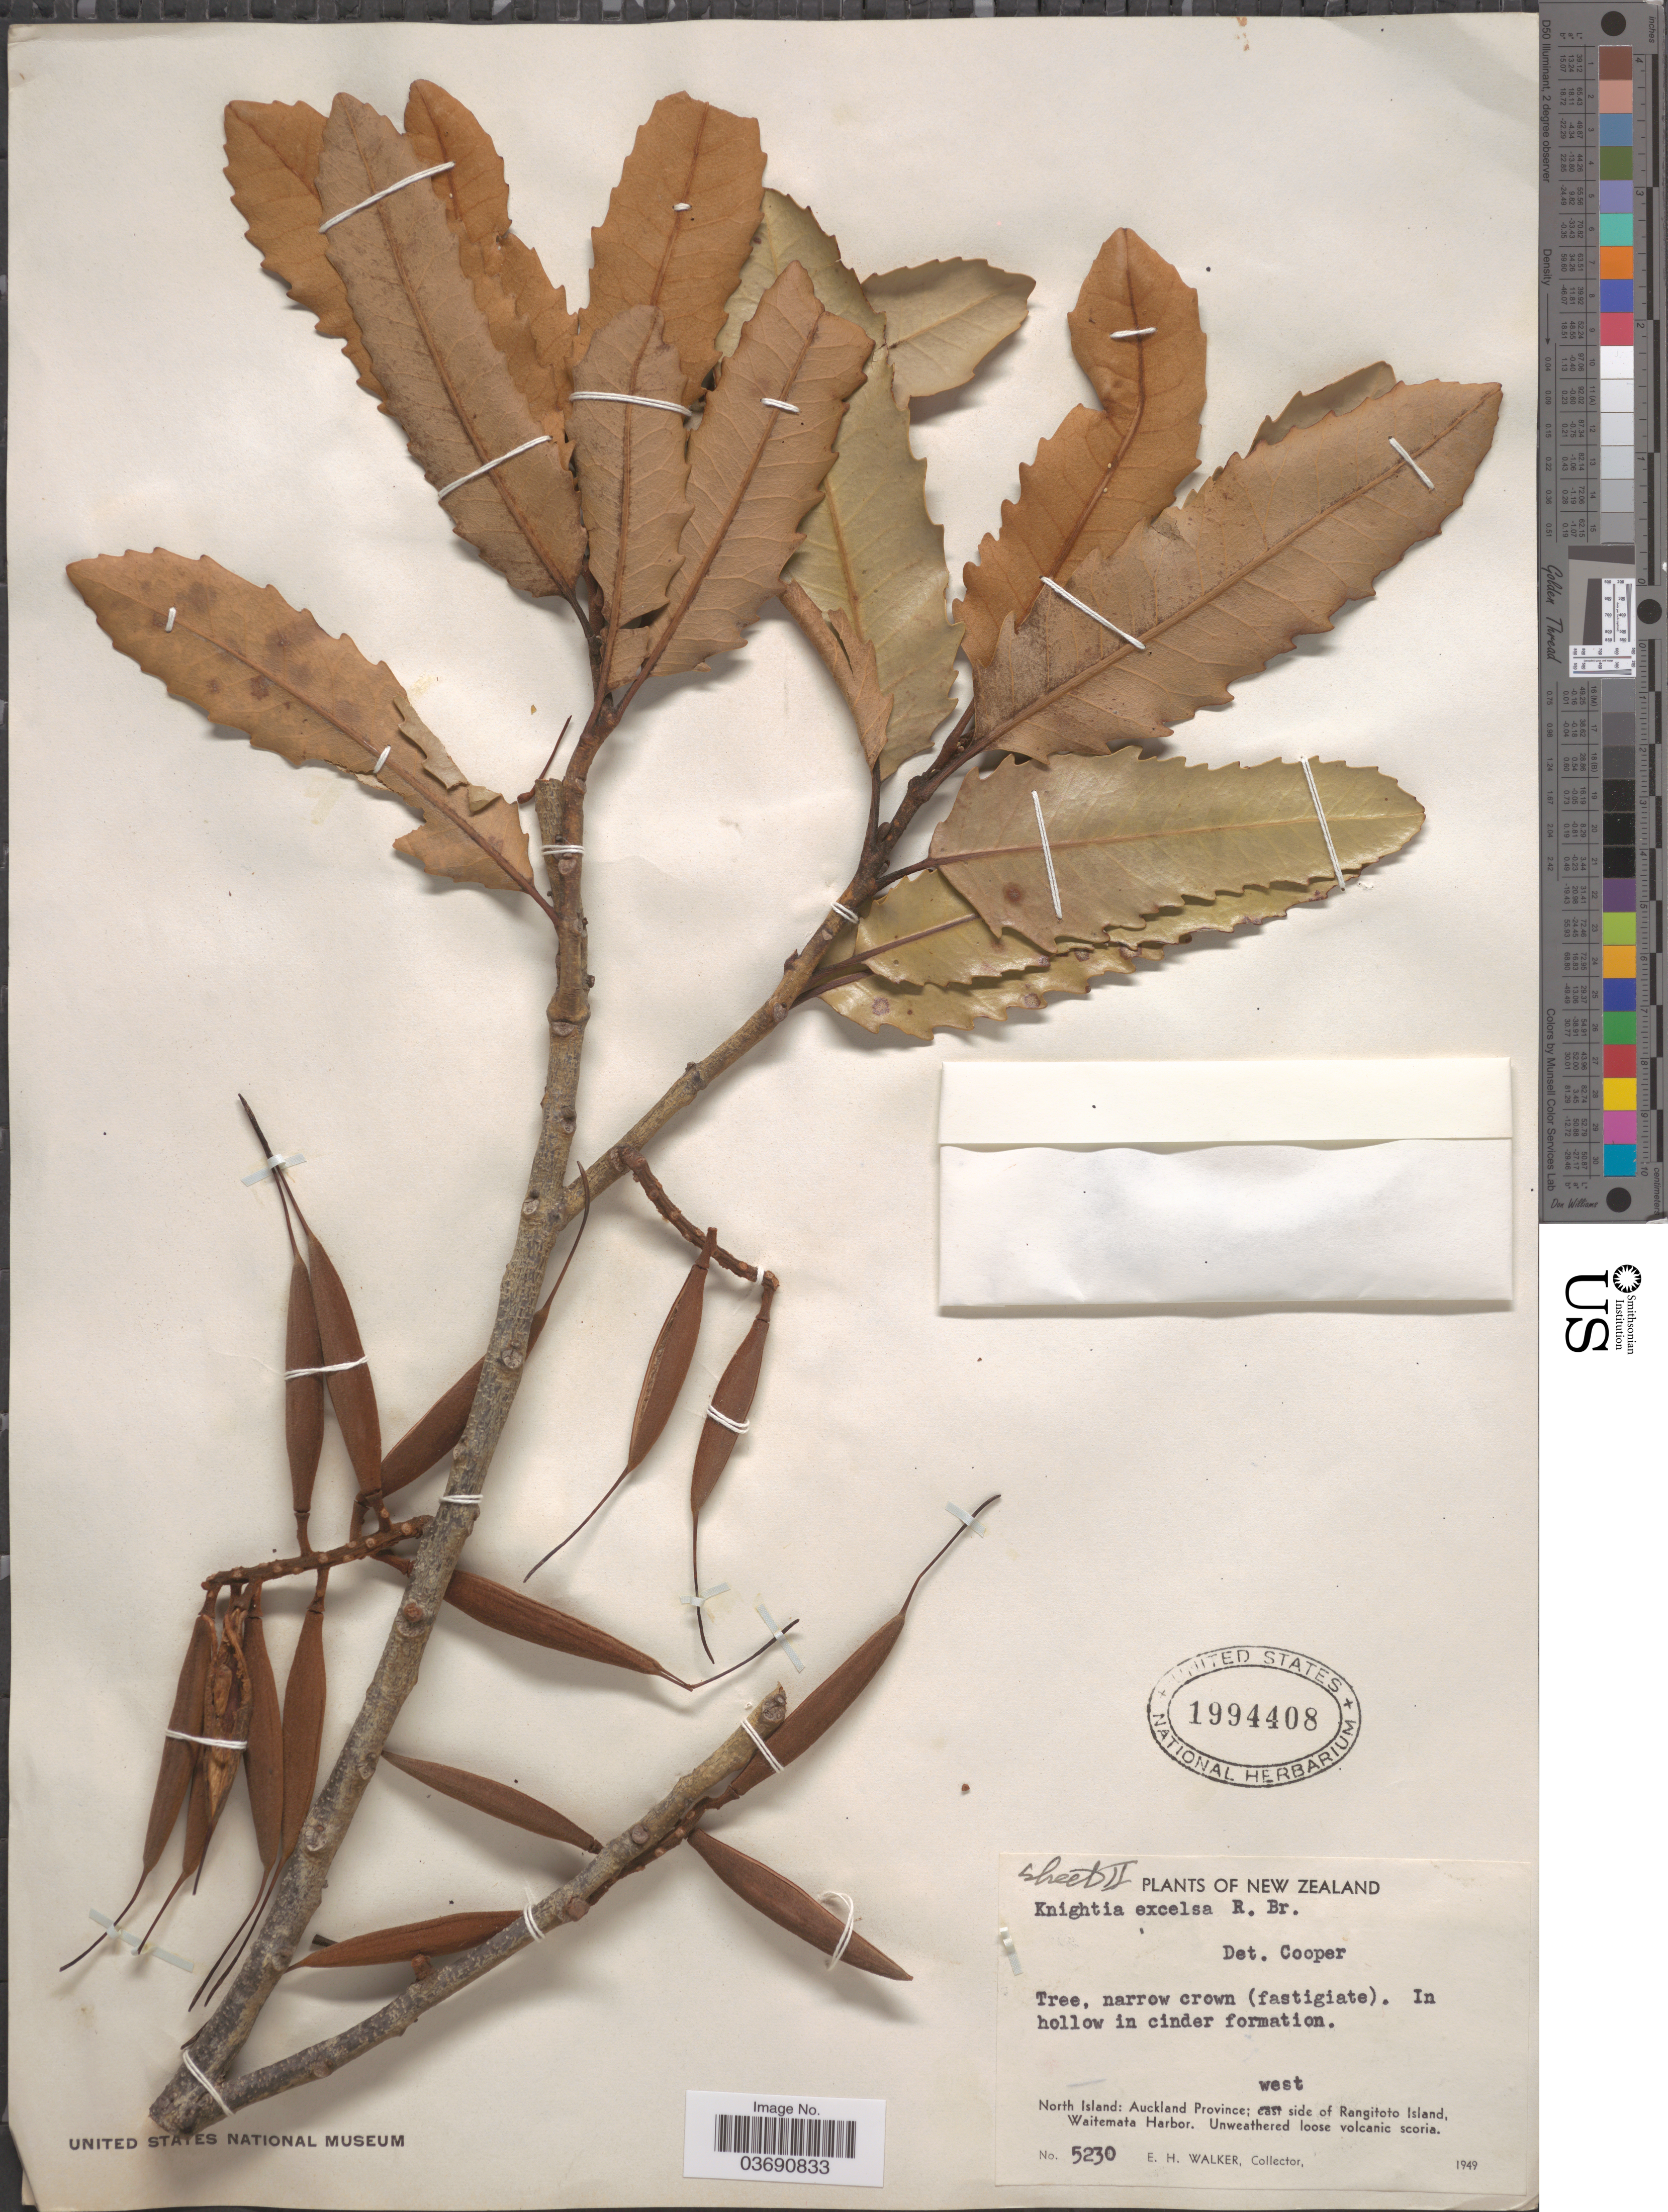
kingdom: Plantae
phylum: Tracheophyta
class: Magnoliopsida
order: Proteales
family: Proteaceae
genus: Knightia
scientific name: Knightia excelsa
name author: R. Br.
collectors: E. H. Walker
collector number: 5230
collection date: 1949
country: New Zealand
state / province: Auckland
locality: North Island: west side of Rangitoto Island, Waitemata Harbor.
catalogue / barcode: US 1994408